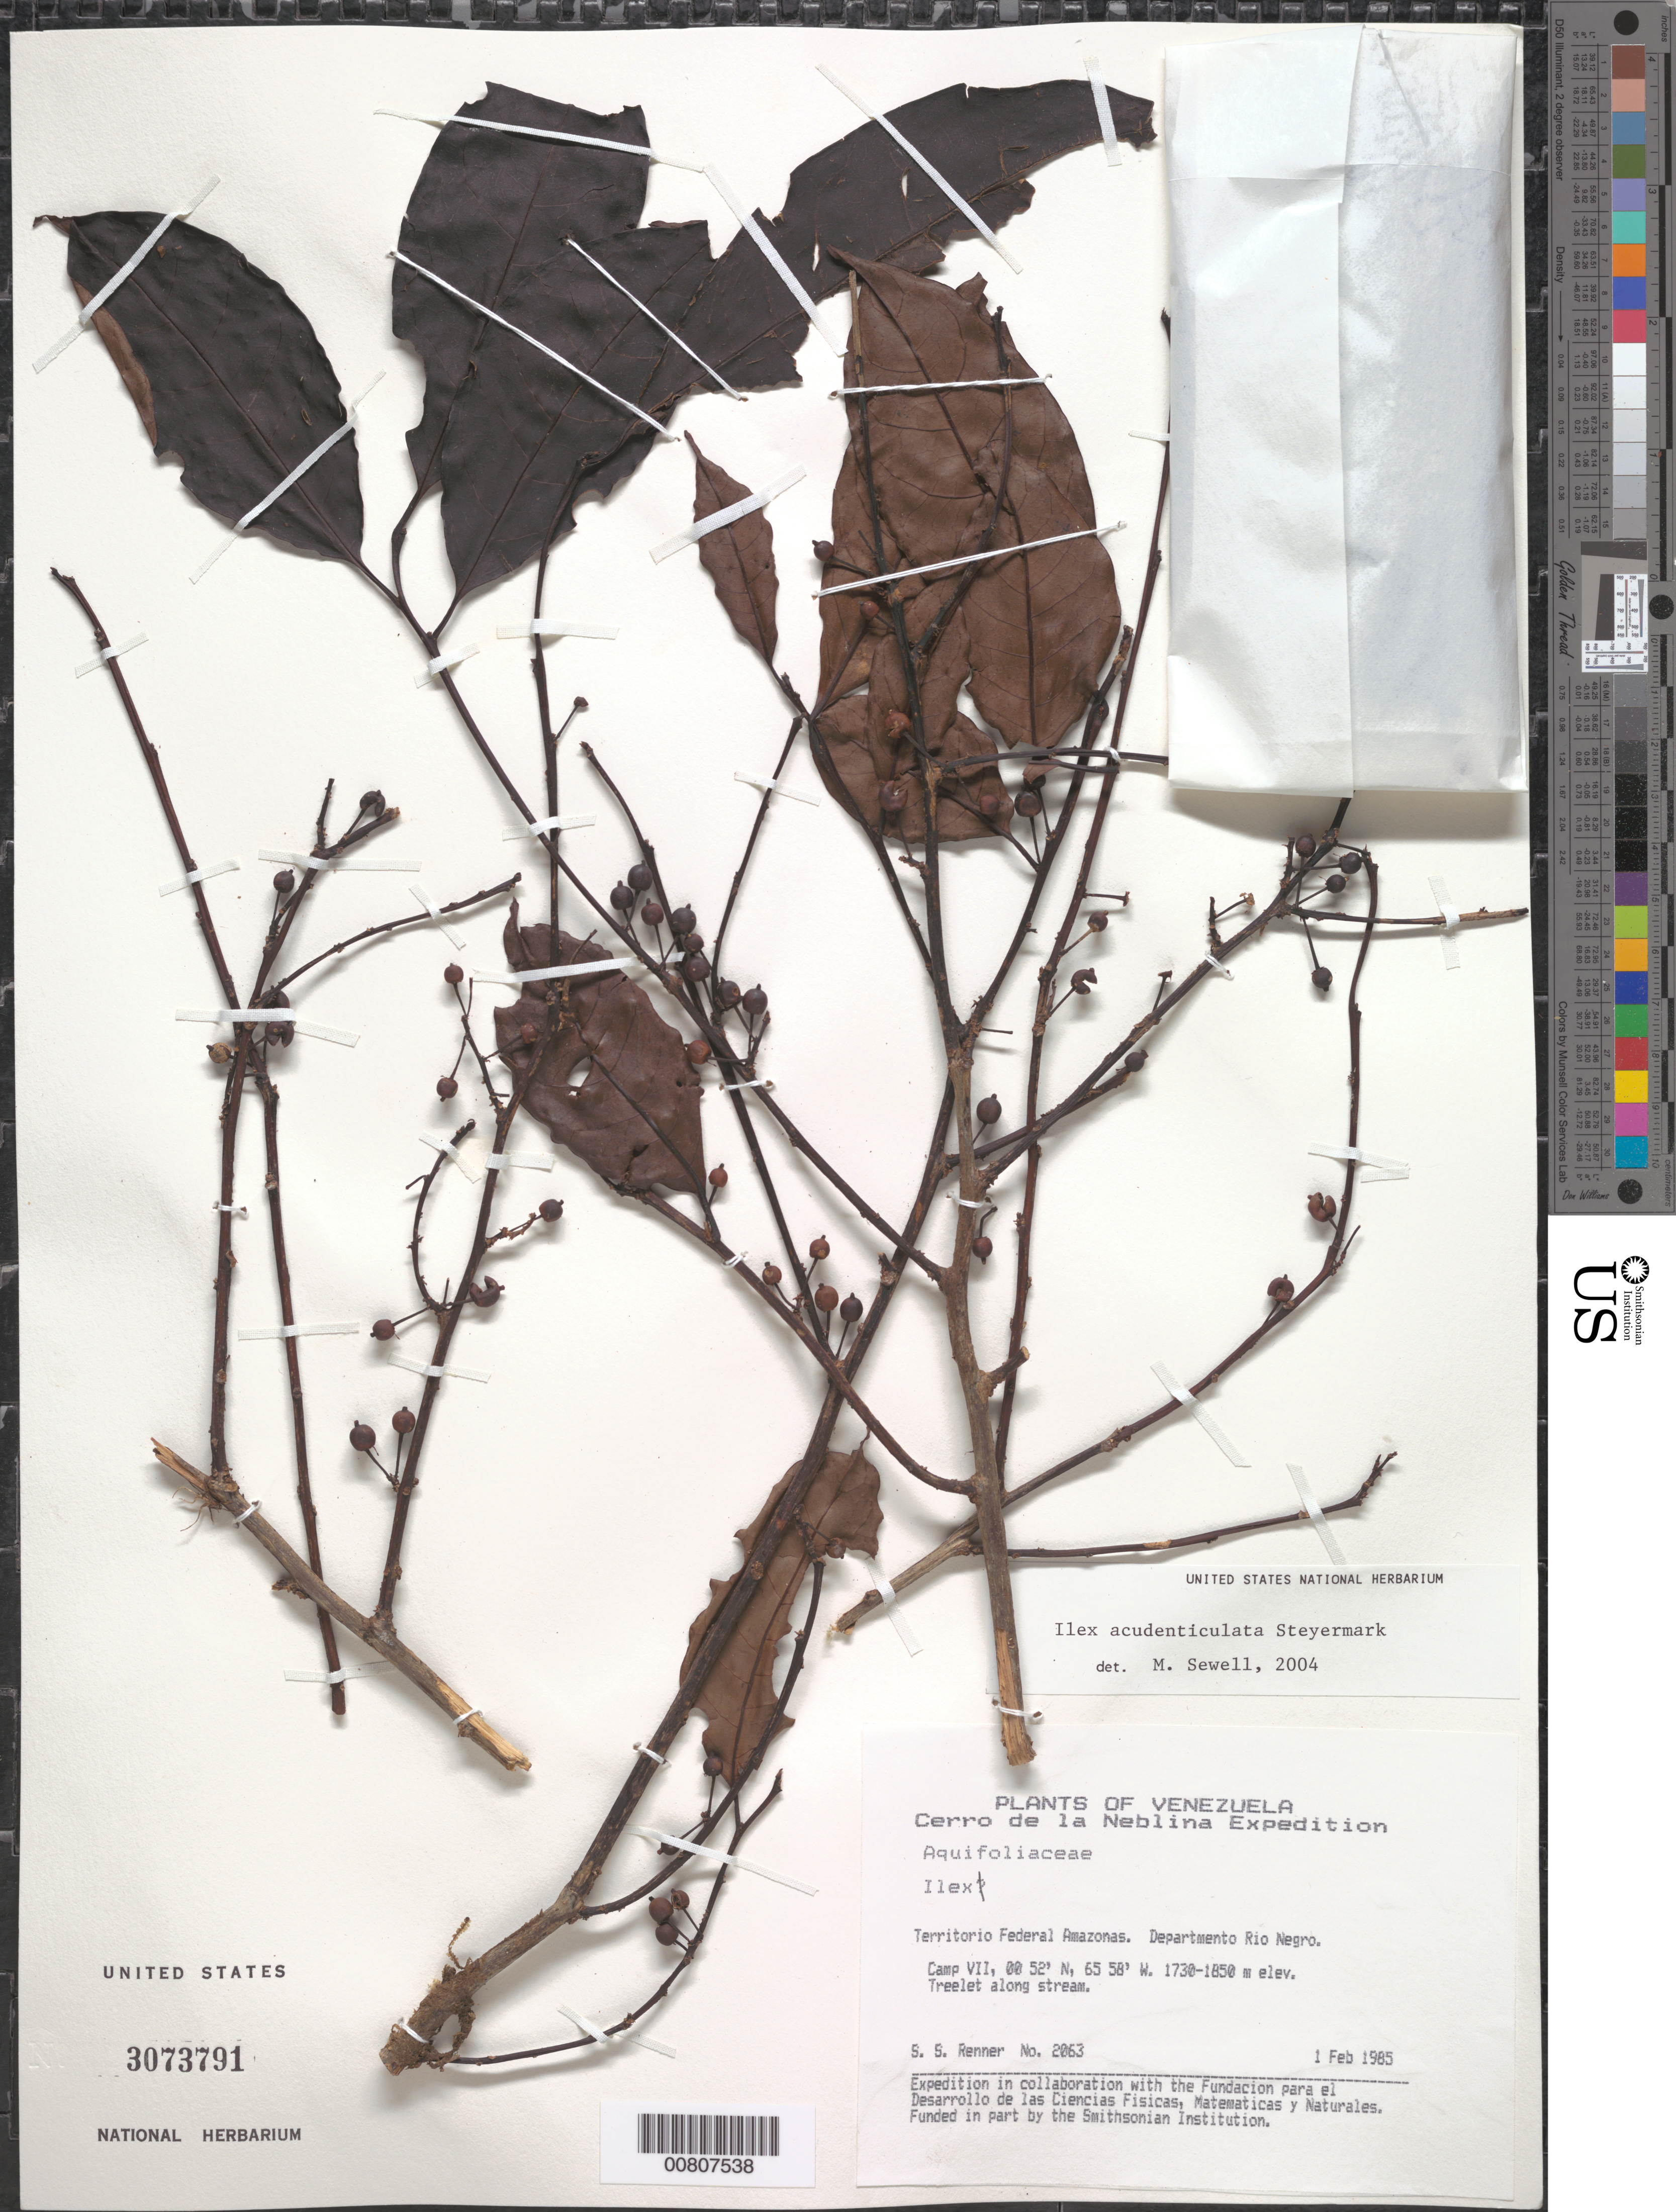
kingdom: Plantae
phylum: Tracheophyta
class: Magnoliopsida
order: Aquifoliales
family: Aquifoliaceae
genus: Ilex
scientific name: Ilex acutidenticulata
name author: Steyerm.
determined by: Sewell, M.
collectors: S. S. Renner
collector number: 2063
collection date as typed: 1-Feb-85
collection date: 1985-02-01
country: Venezuela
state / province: Amazonas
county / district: Río Negro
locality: Cerro de la Neblina, Camp VII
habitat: Along stream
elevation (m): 1730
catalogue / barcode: US 3073791